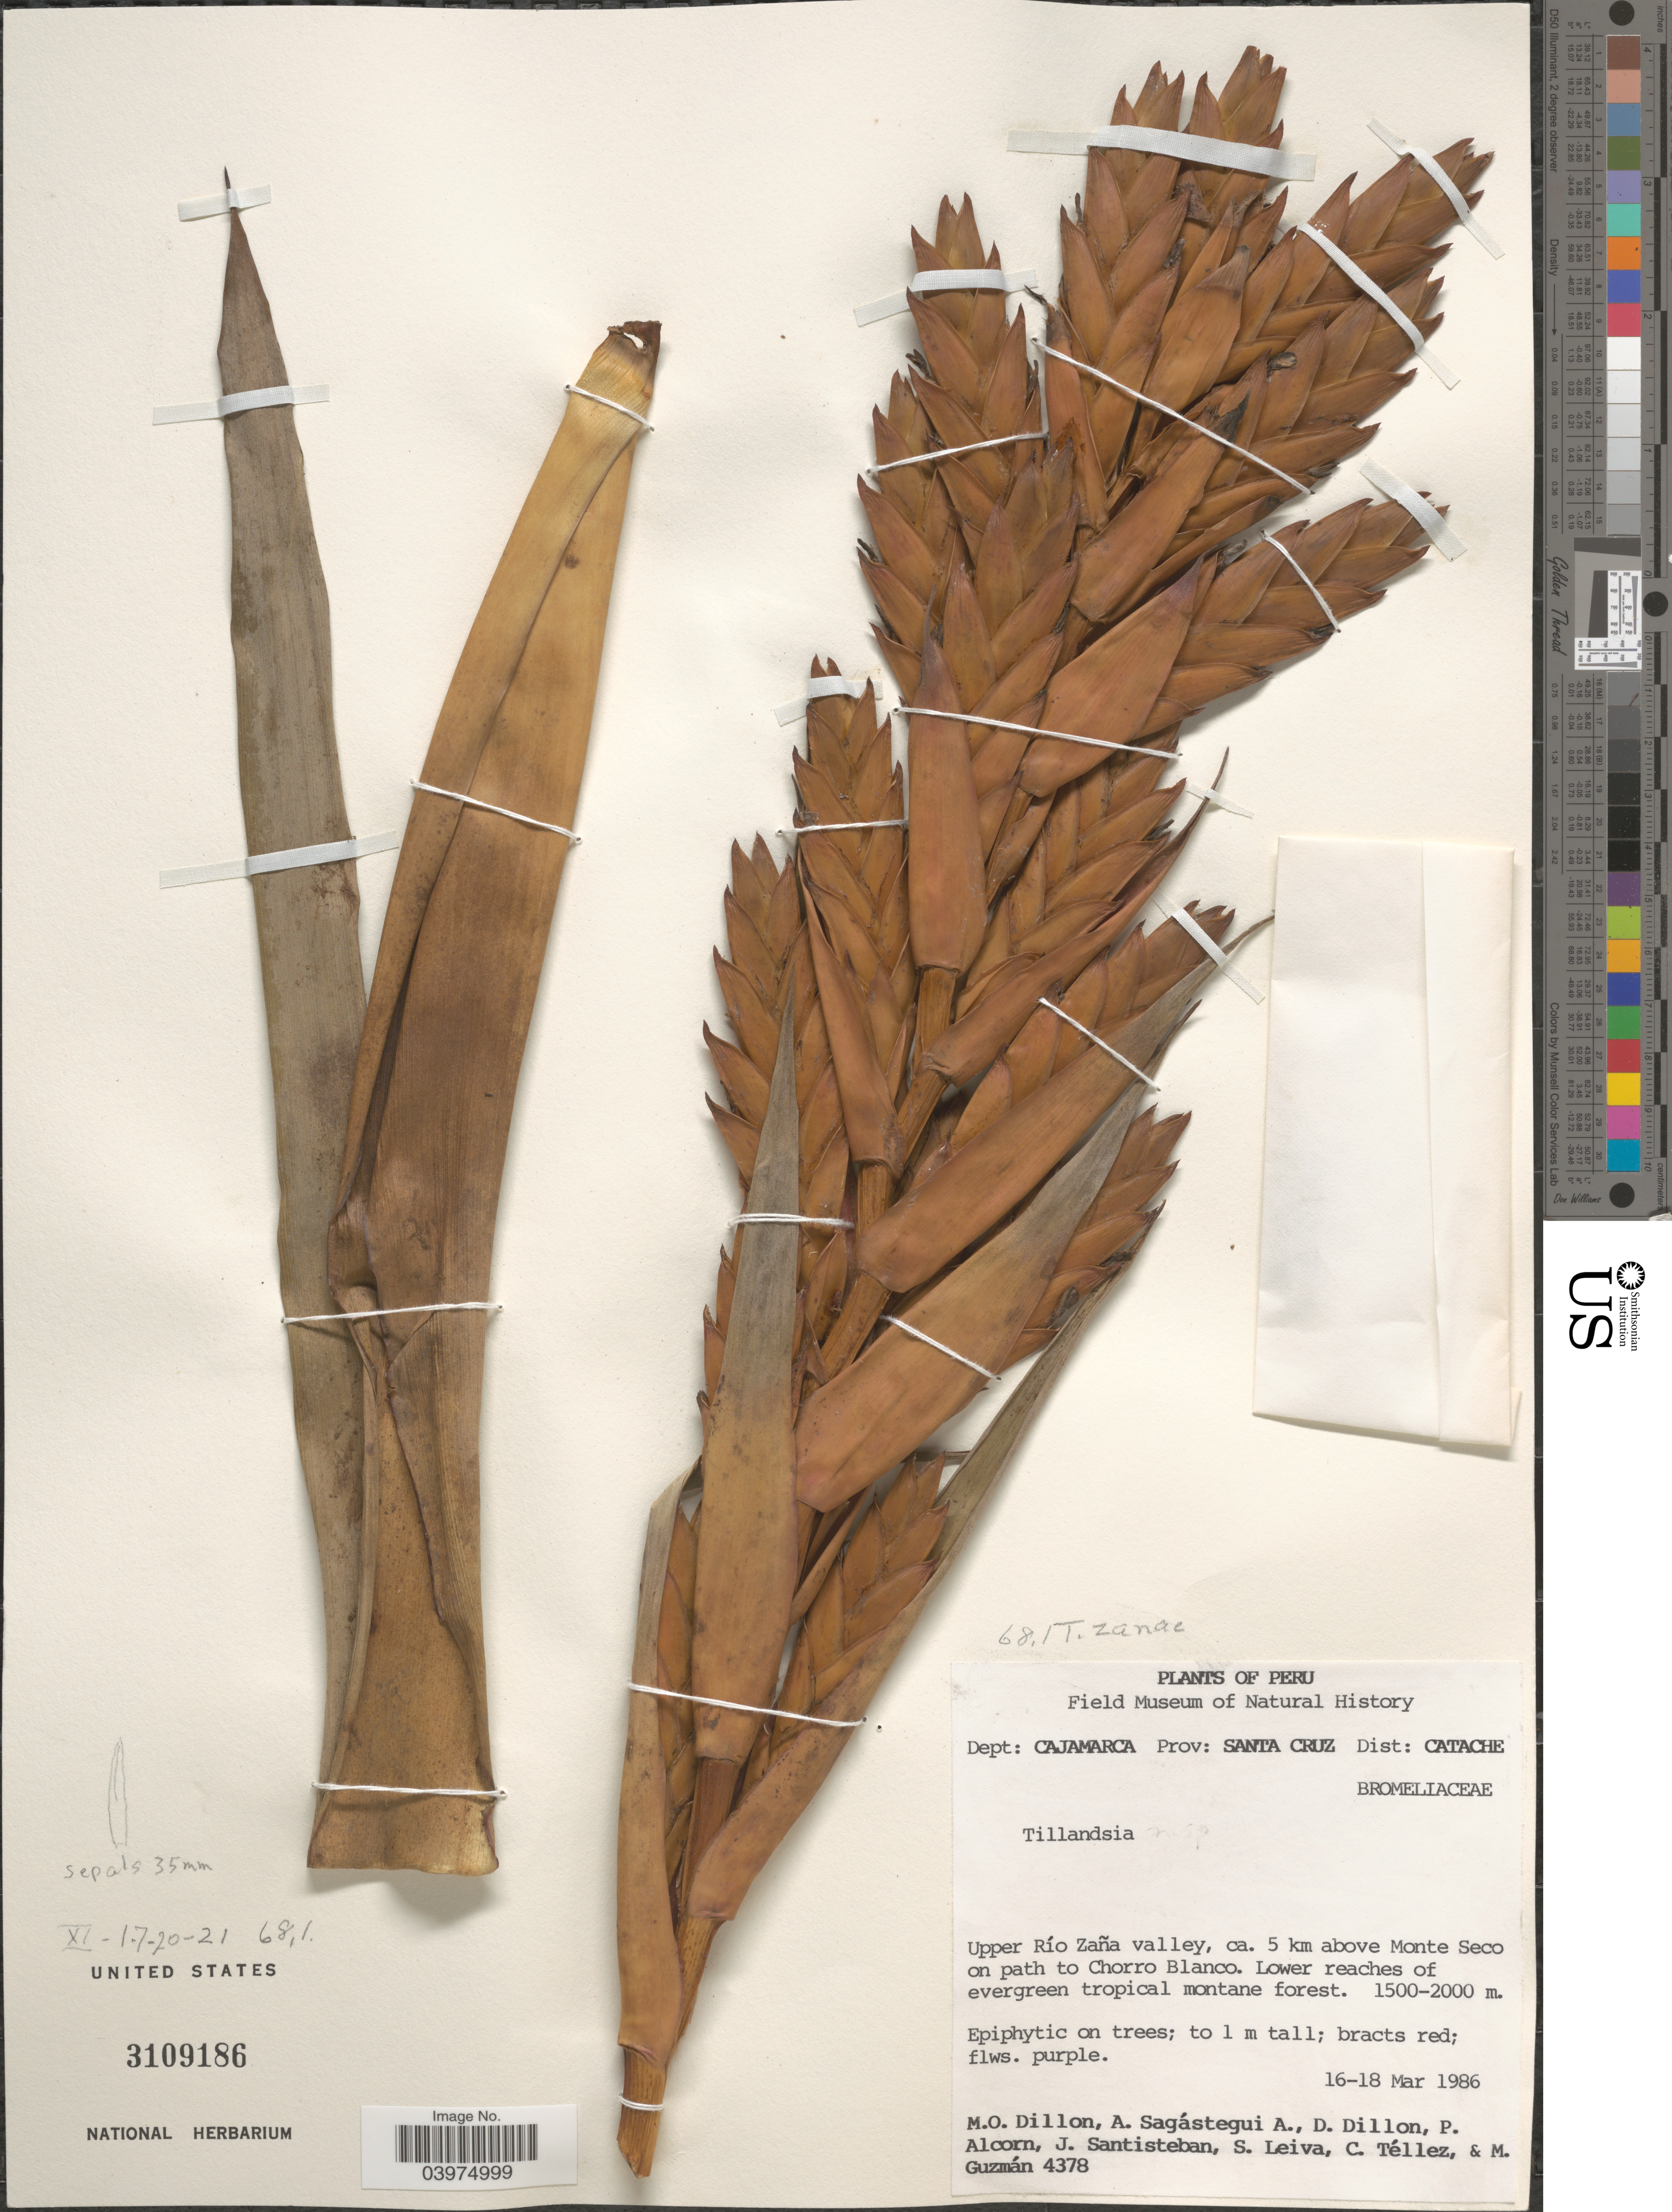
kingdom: Plantae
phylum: Tracheophyta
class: Liliopsida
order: Poales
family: Bromeliaceae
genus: Tillandsia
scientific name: Tillandsia sp.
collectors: M. O. Dillon, A. Sagástegui A., D. Dillon, P. Alcorn & et al.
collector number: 4378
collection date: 1986-03-16/1986-03-18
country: Peru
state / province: Cajamarca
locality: Dept: Cajamarca Prov: Santa Cruz Dist: Catache. Upper Río Zaña valley, ca. 5 km above Monte Seco on path to Chorro Blanco. Lower reaches of evergreen tropical montane forest.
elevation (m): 1500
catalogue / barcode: US 3109186